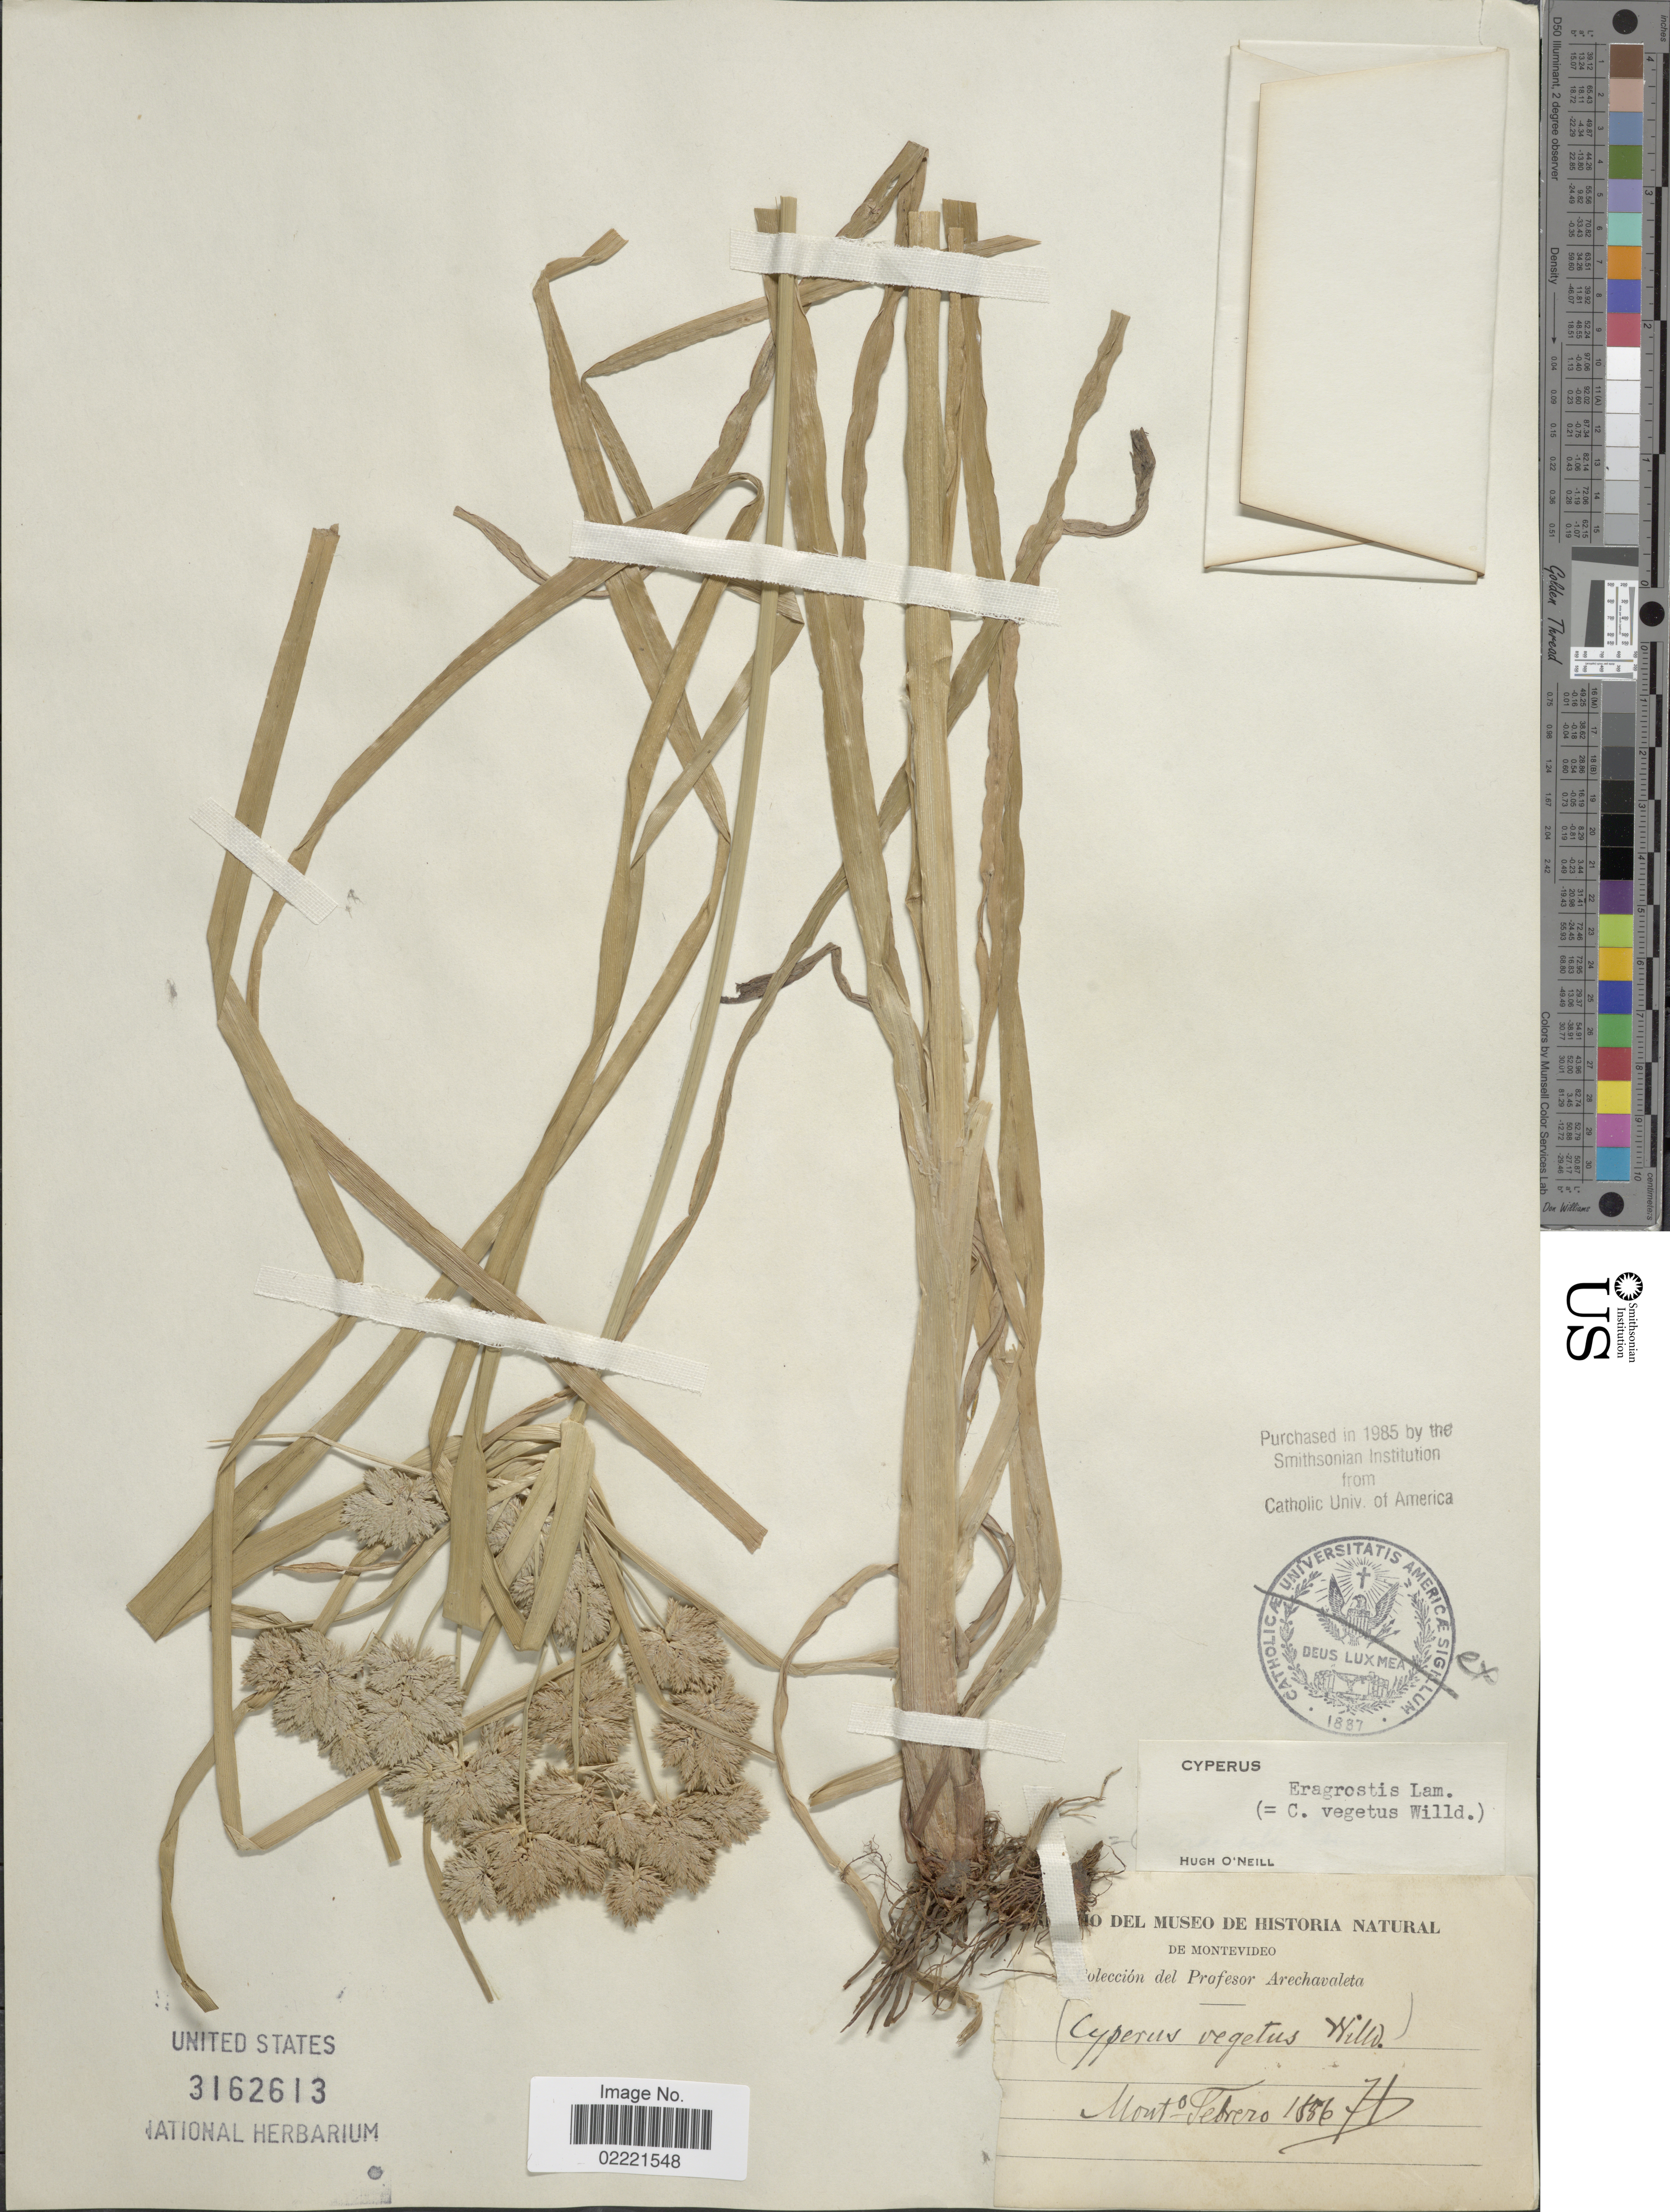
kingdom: Plantae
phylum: Tracheophyta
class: Liliopsida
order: Poales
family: Cyperaceae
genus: Cyperus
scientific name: Cyperus eragrostis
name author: Lam.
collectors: J. Arechavaleta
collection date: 1886-07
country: Uruguay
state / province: Montevideo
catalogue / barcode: US 3162613